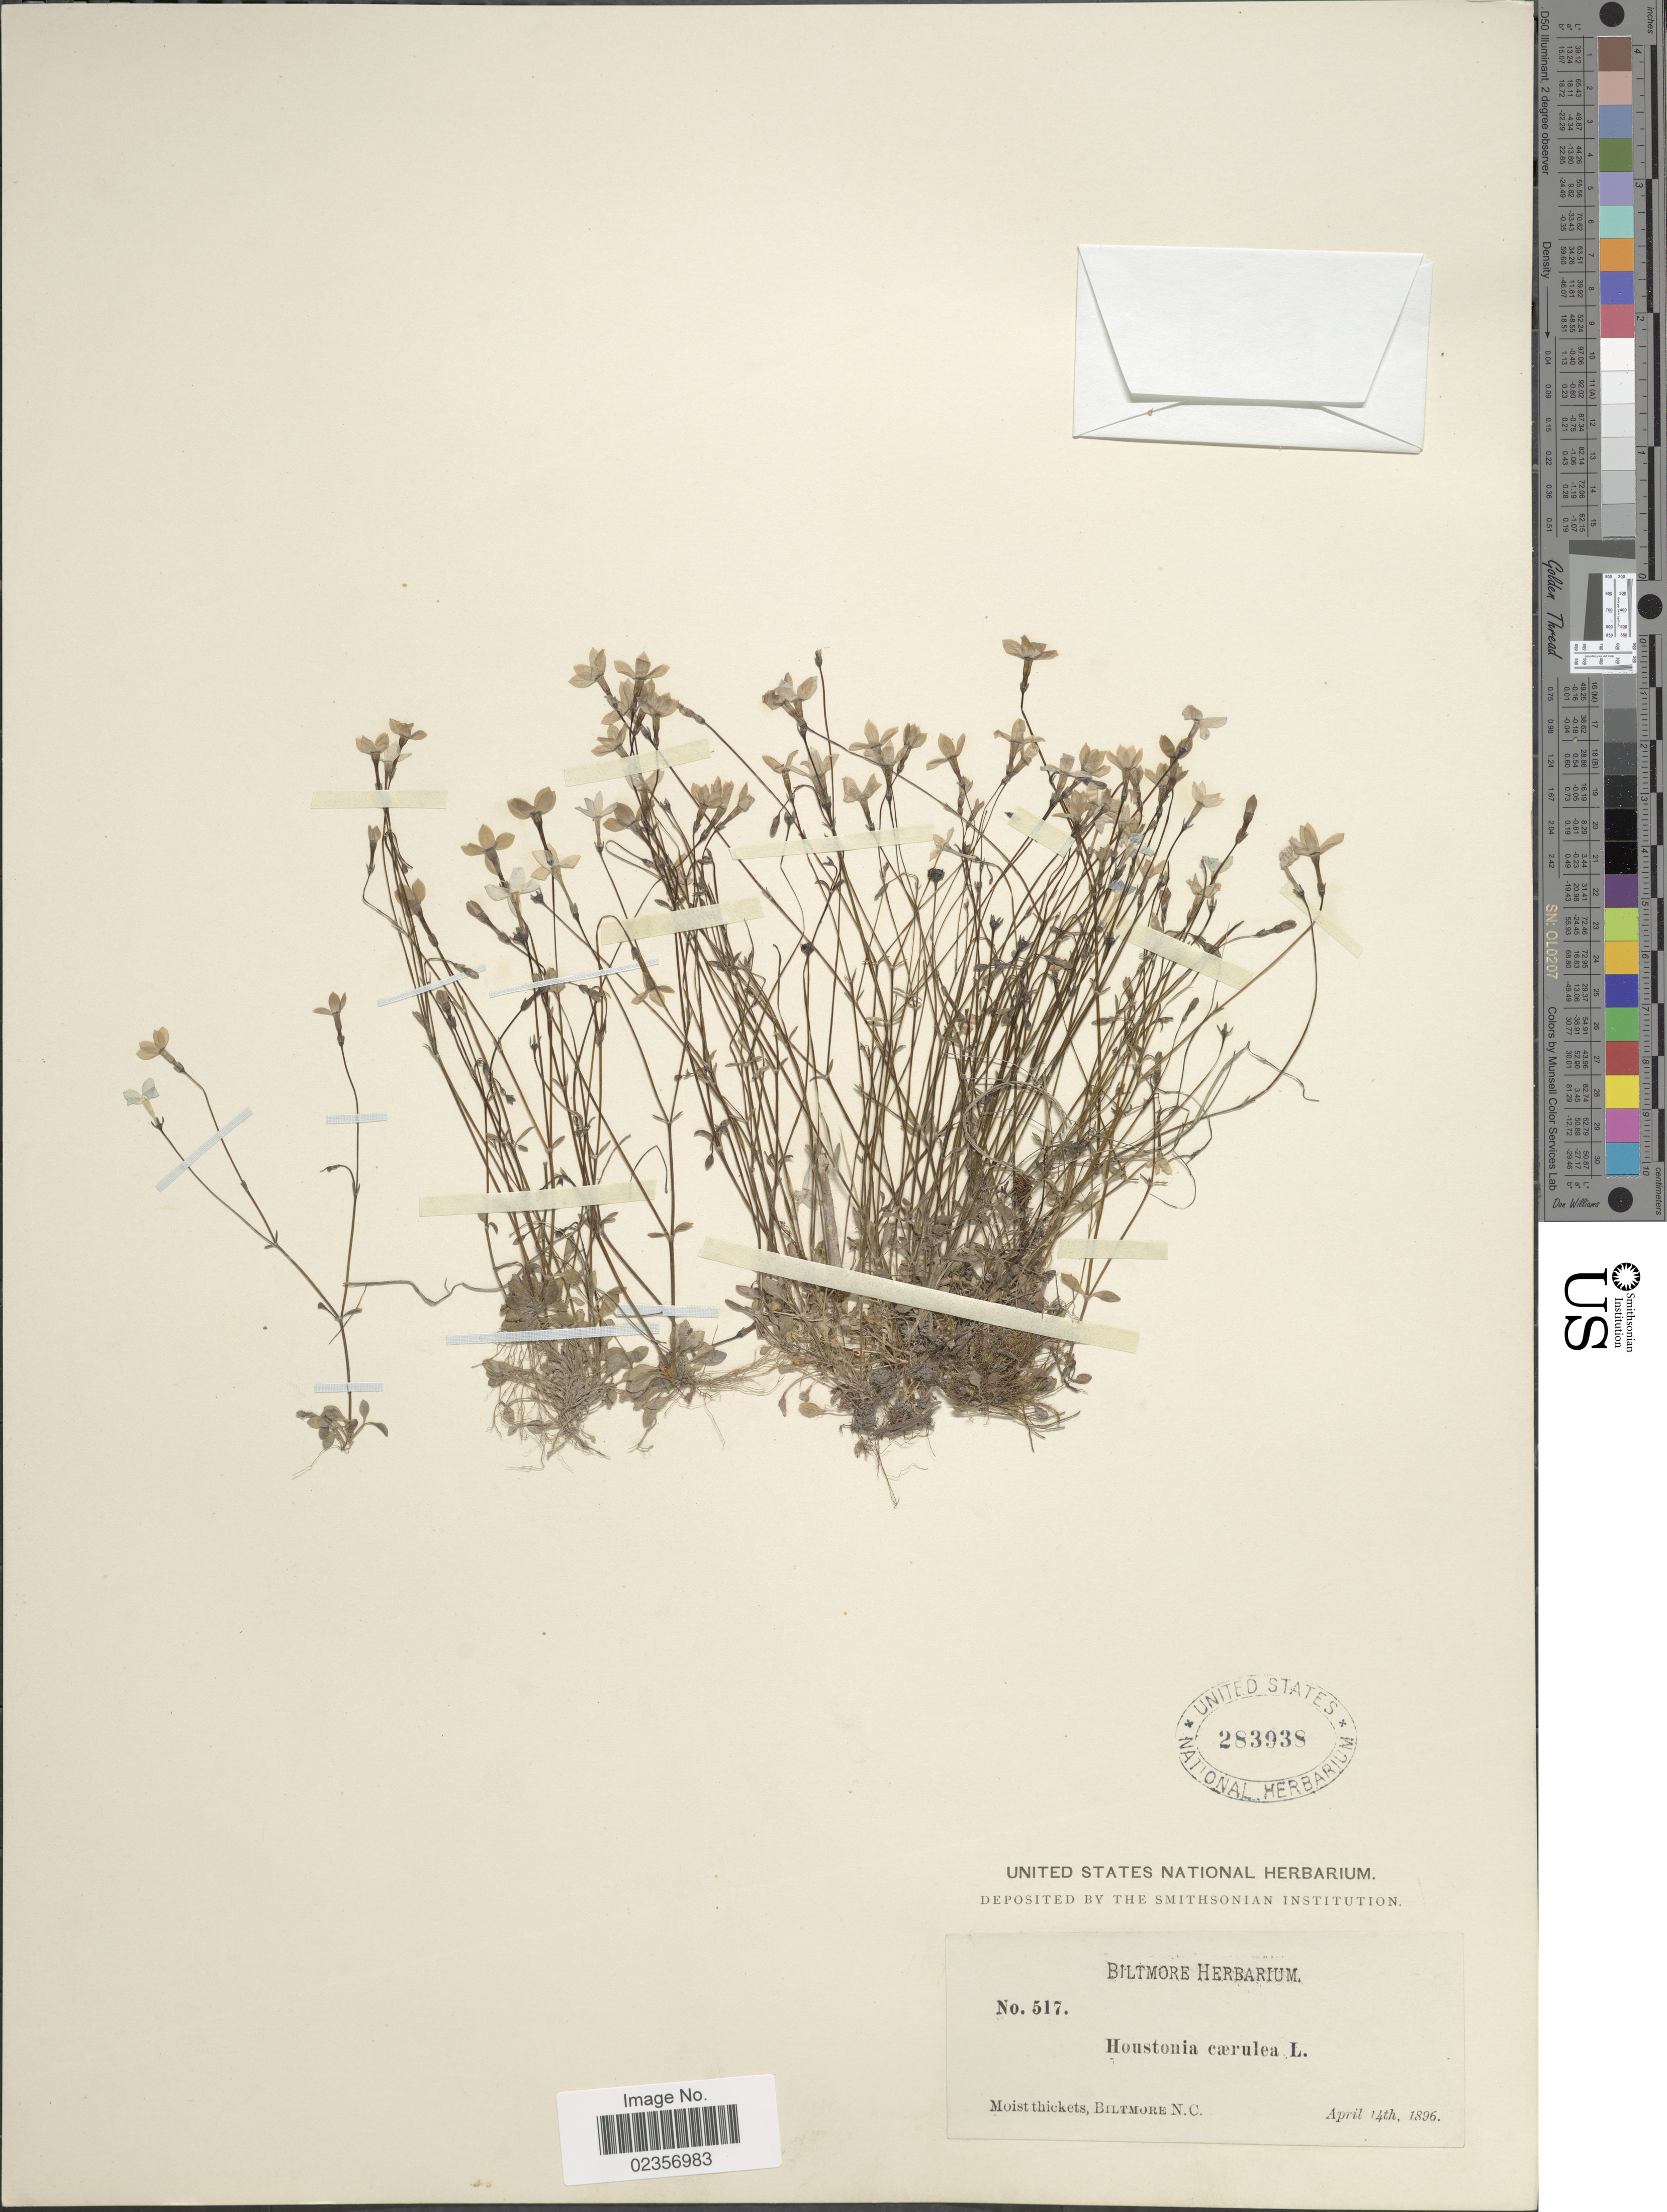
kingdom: Plantae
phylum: Tracheophyta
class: Magnoliopsida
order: Gentianales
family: Rubiaceae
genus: Houstonia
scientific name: Houstonia caerulea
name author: L.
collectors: ex herb. Biltmore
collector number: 517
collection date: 1896-04-14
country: United States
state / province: North Carolina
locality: Moist thickets, Biltmore.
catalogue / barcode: US 283938